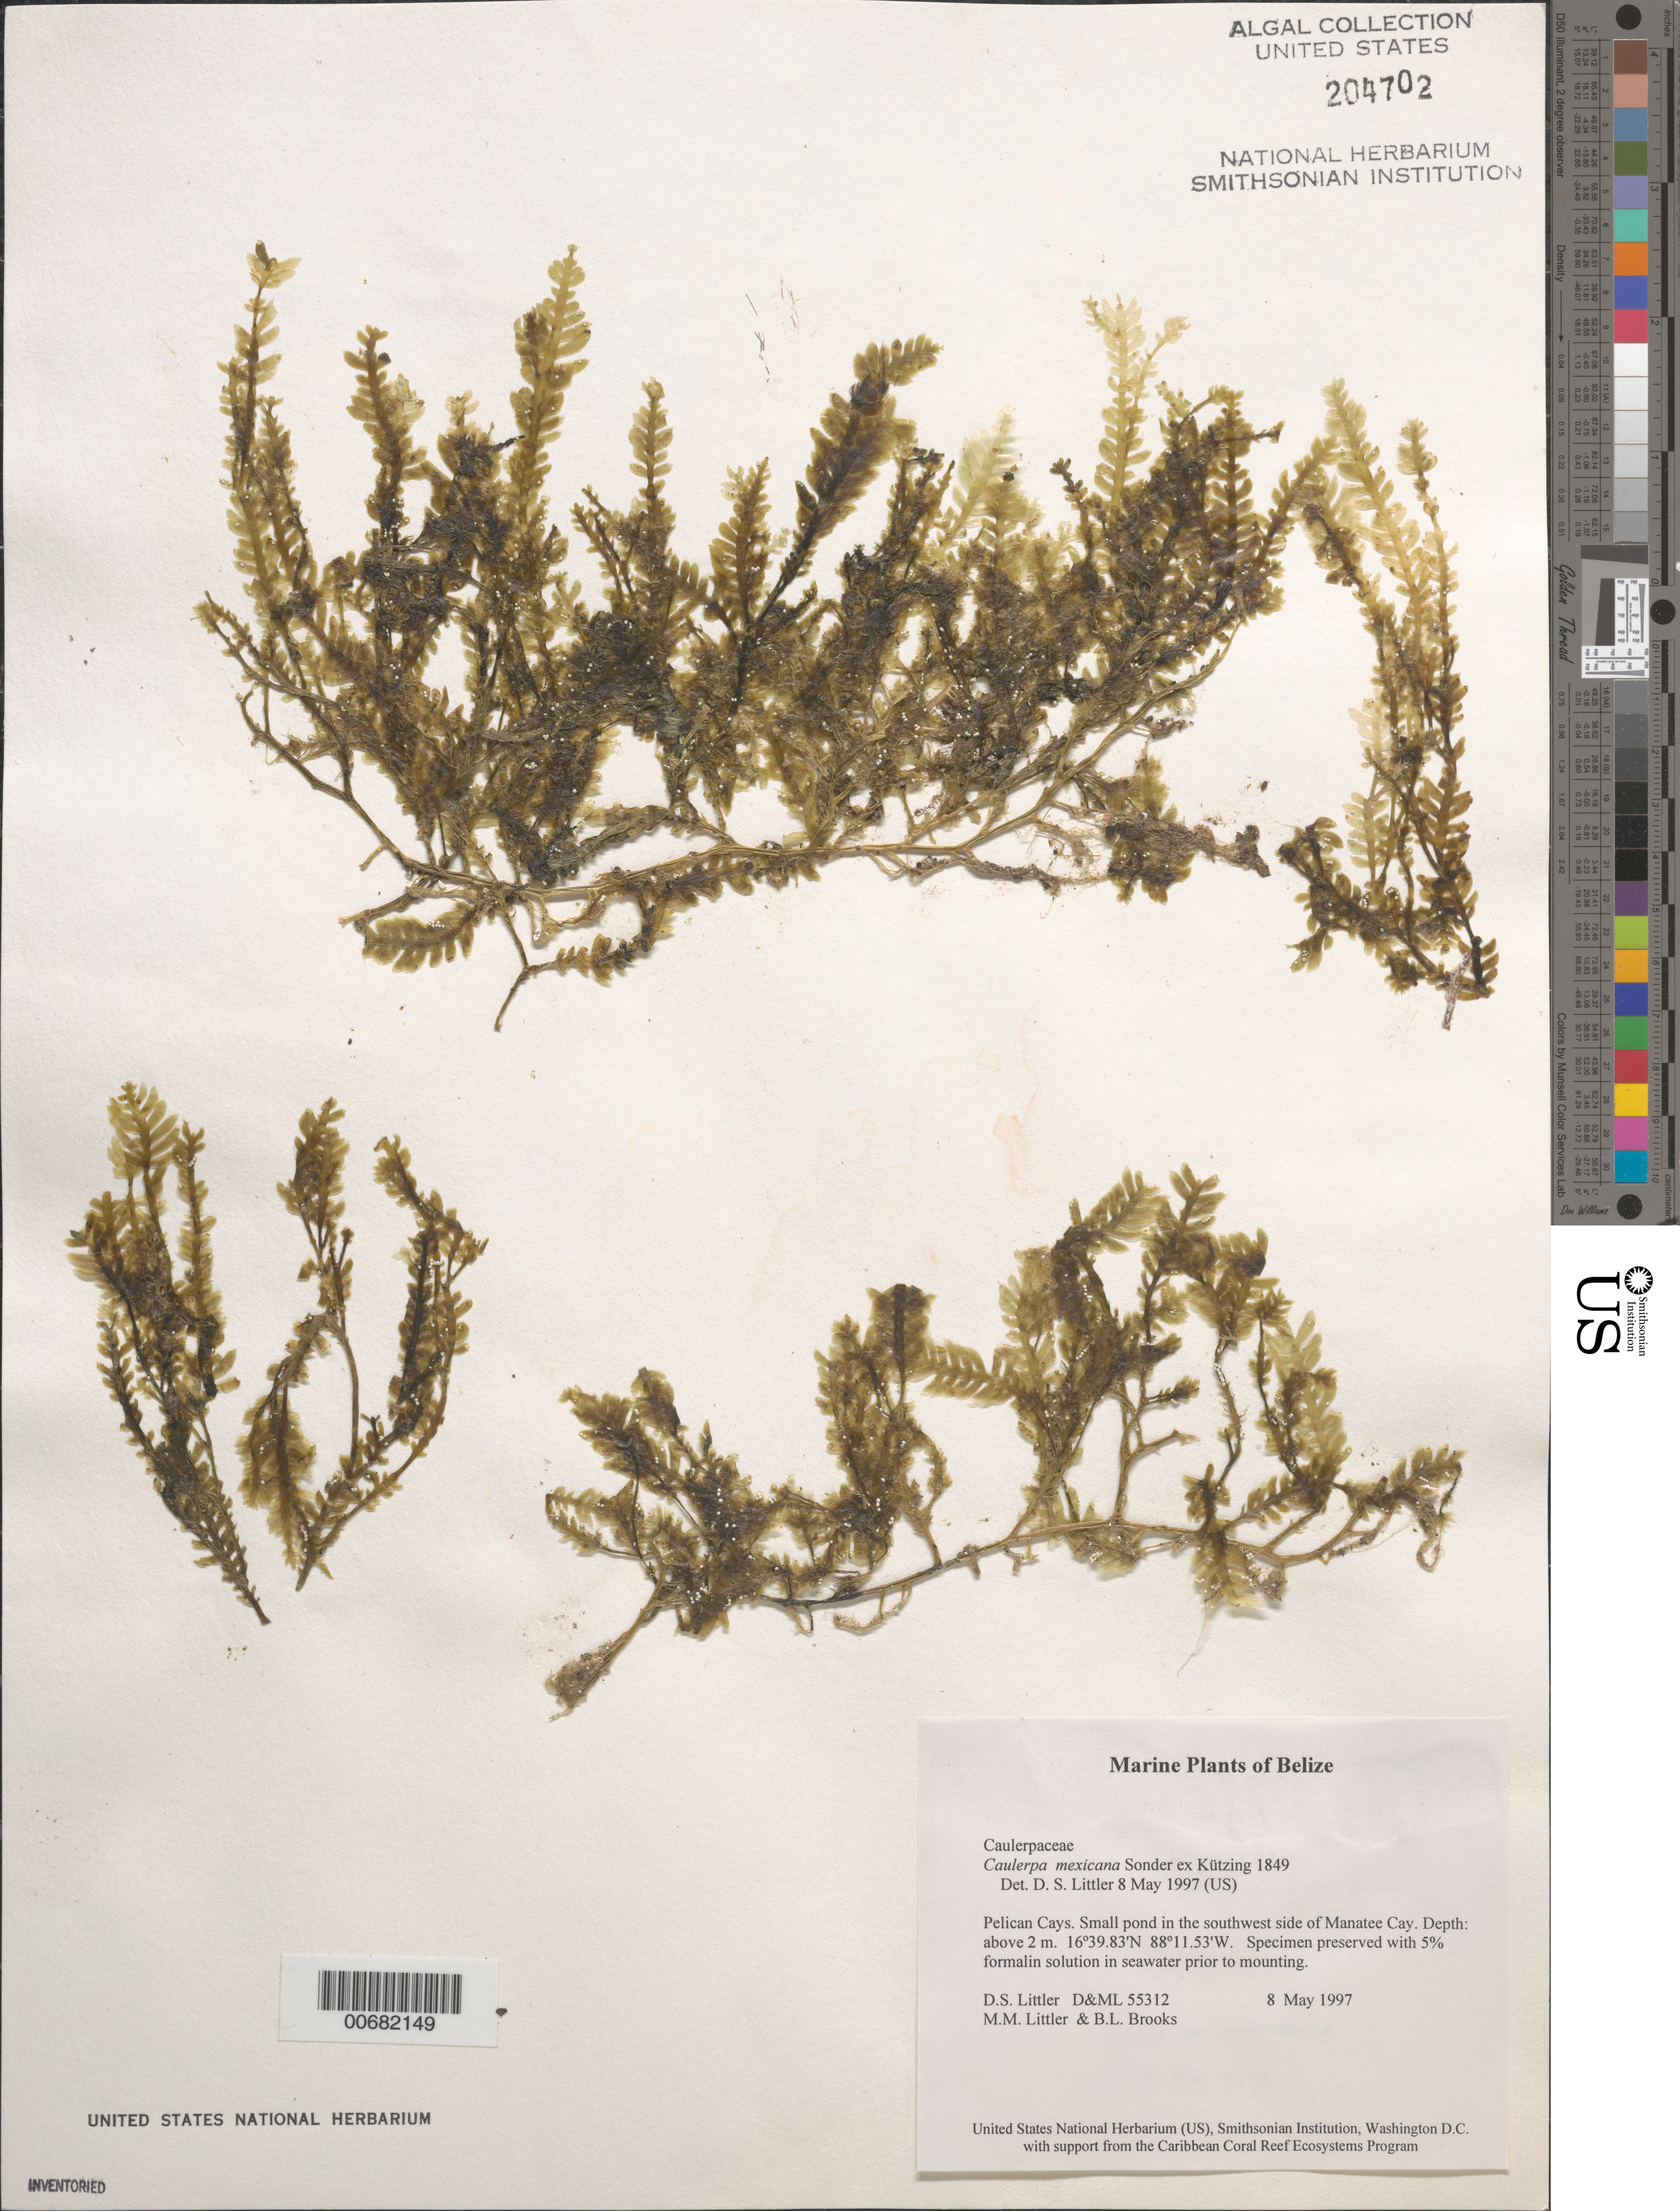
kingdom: Plantae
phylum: Chlorophyta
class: Ulvophyceae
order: Bryopsidales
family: Caulerpaceae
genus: Caulerpa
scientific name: Caulerpa mexicana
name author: Sond. ex Kütz.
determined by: Littler, D. S.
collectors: D. S. Littler, M. M. Littler & B. Brooks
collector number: D&ML 55312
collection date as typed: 08 May 1997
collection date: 1997-05-08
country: Belize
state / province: Stann Creek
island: Manatee Cay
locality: Small pond on southwest side of cay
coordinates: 16 39.83' N, 88 11.53' W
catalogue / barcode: US 204702